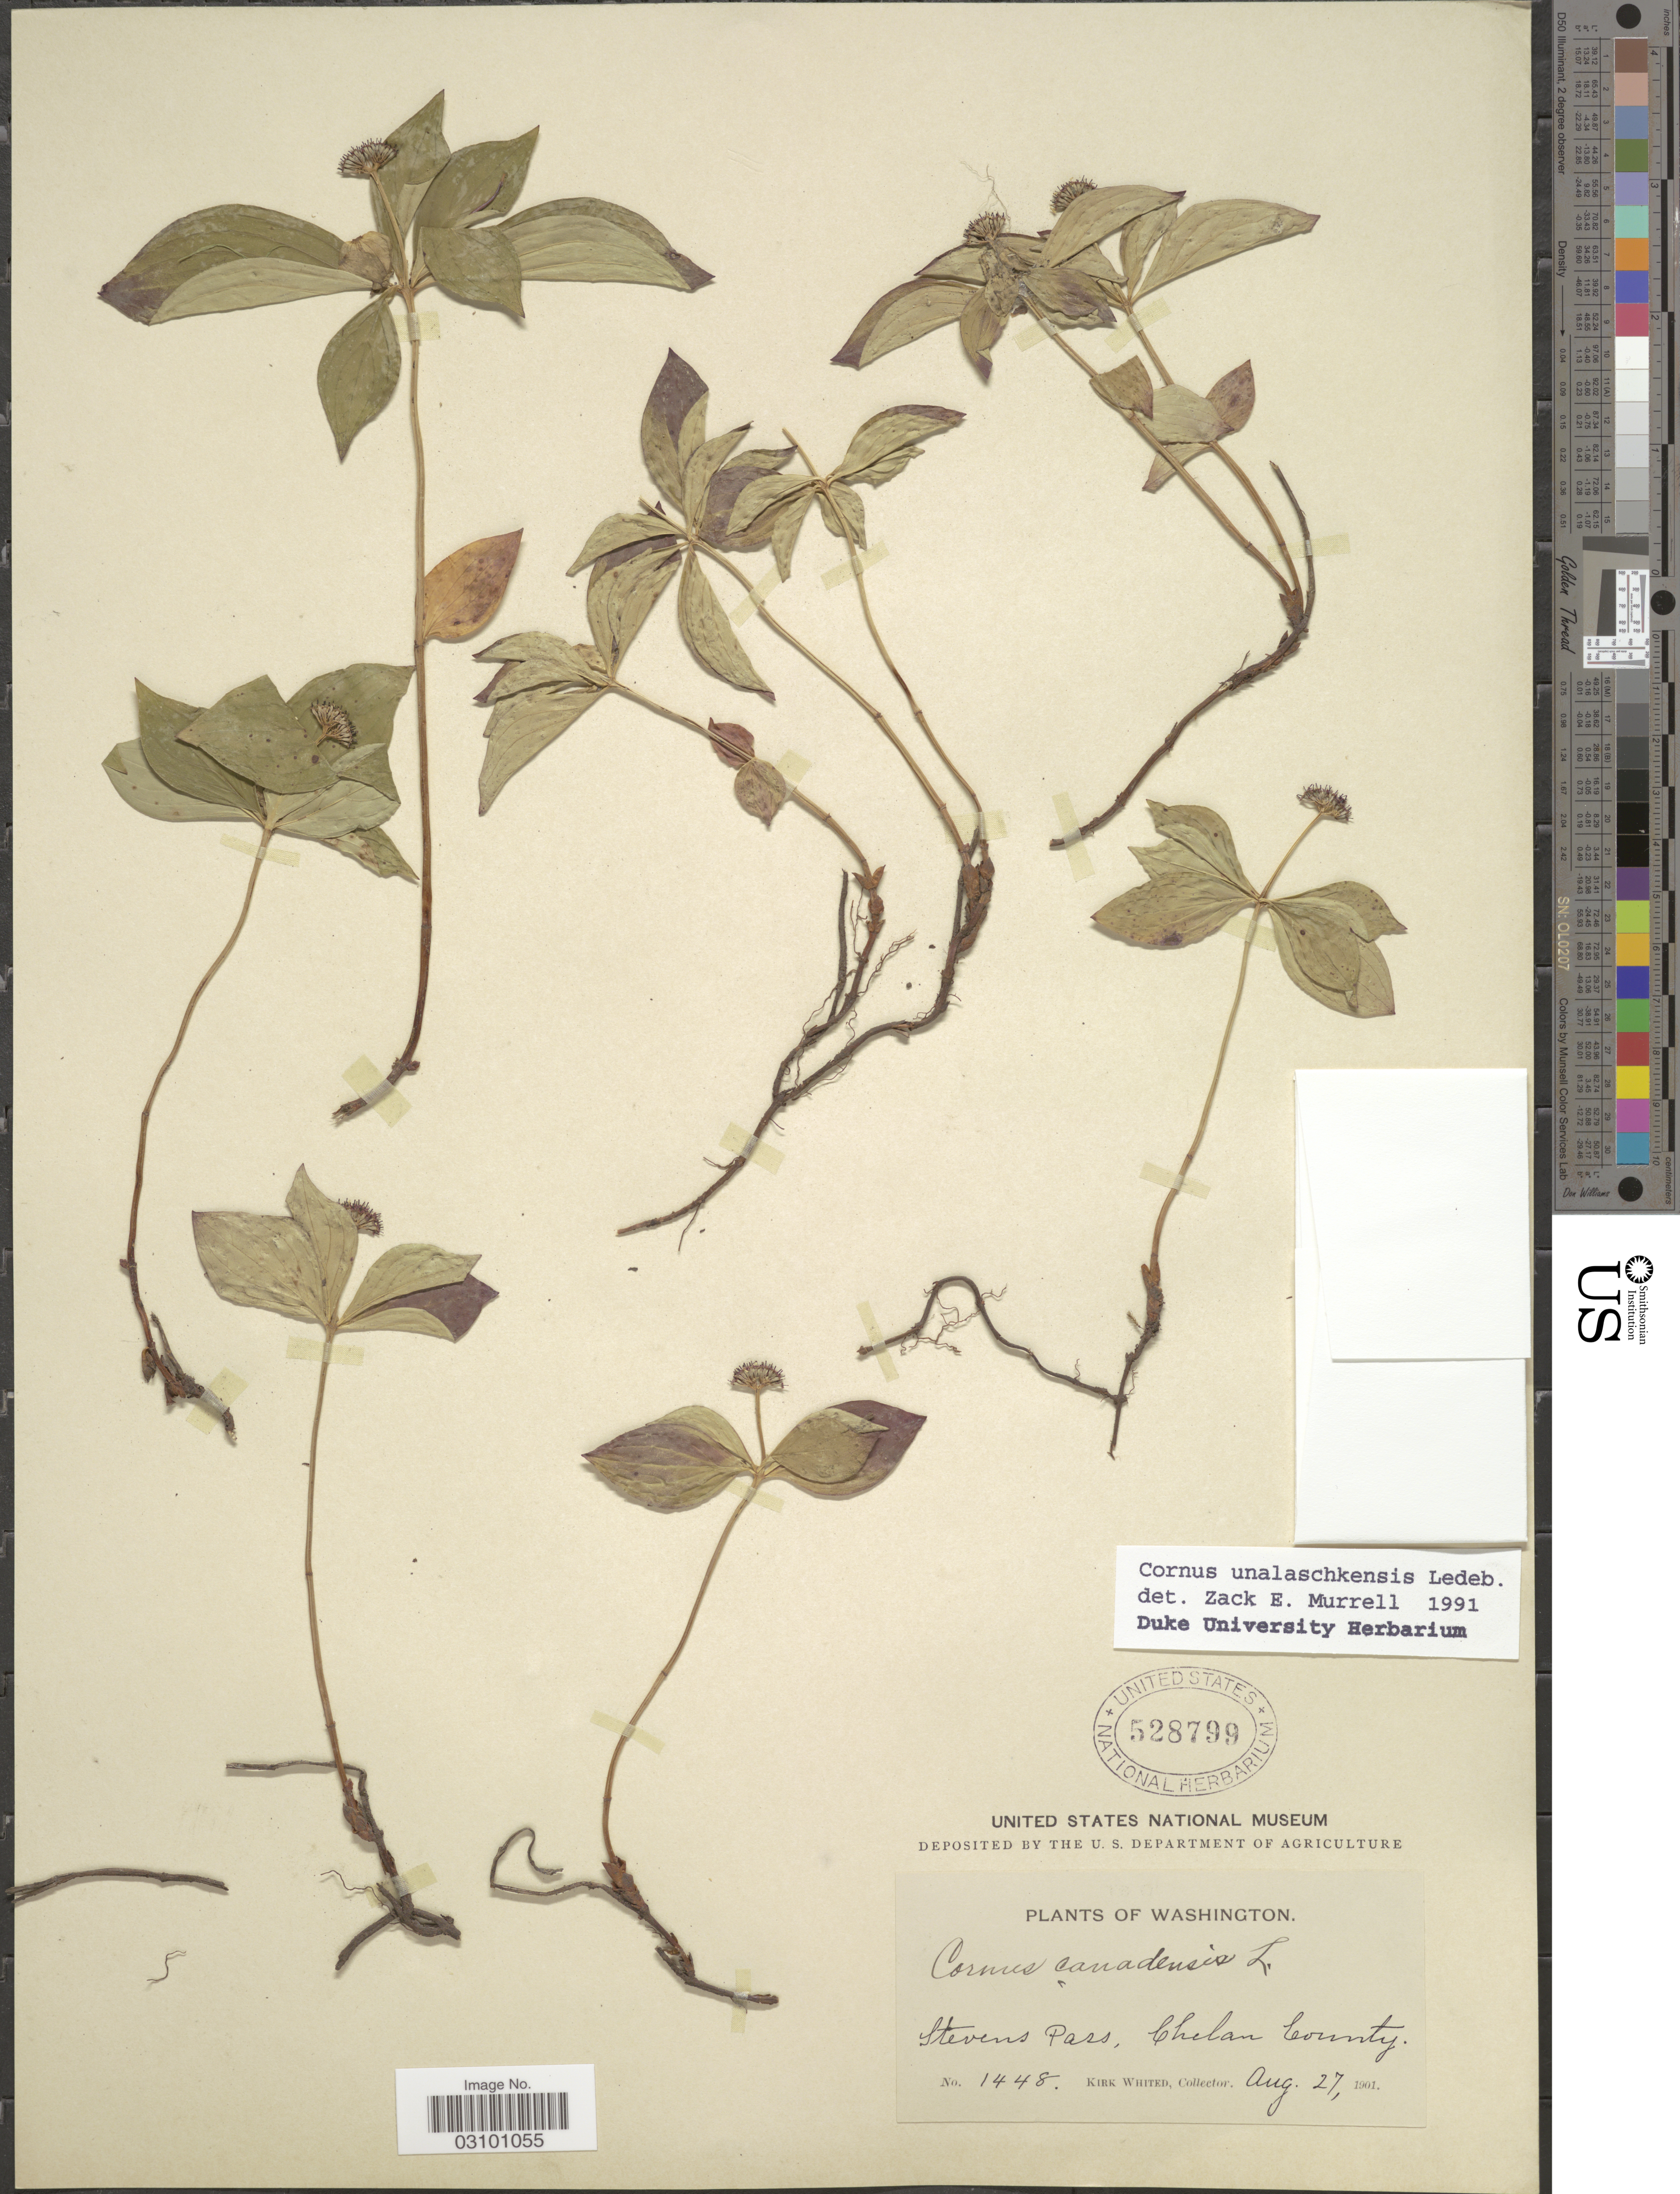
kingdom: Plantae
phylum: Tracheophyta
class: Magnoliopsida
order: Cornales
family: Cornaceae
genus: Cornus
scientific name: Cornus unalaschkensis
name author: Ledeb.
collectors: K. Whited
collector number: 1448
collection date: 1901-08-27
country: United States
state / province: Washington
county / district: Chelan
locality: Stevens Pass, Chelan County.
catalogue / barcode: US 528799